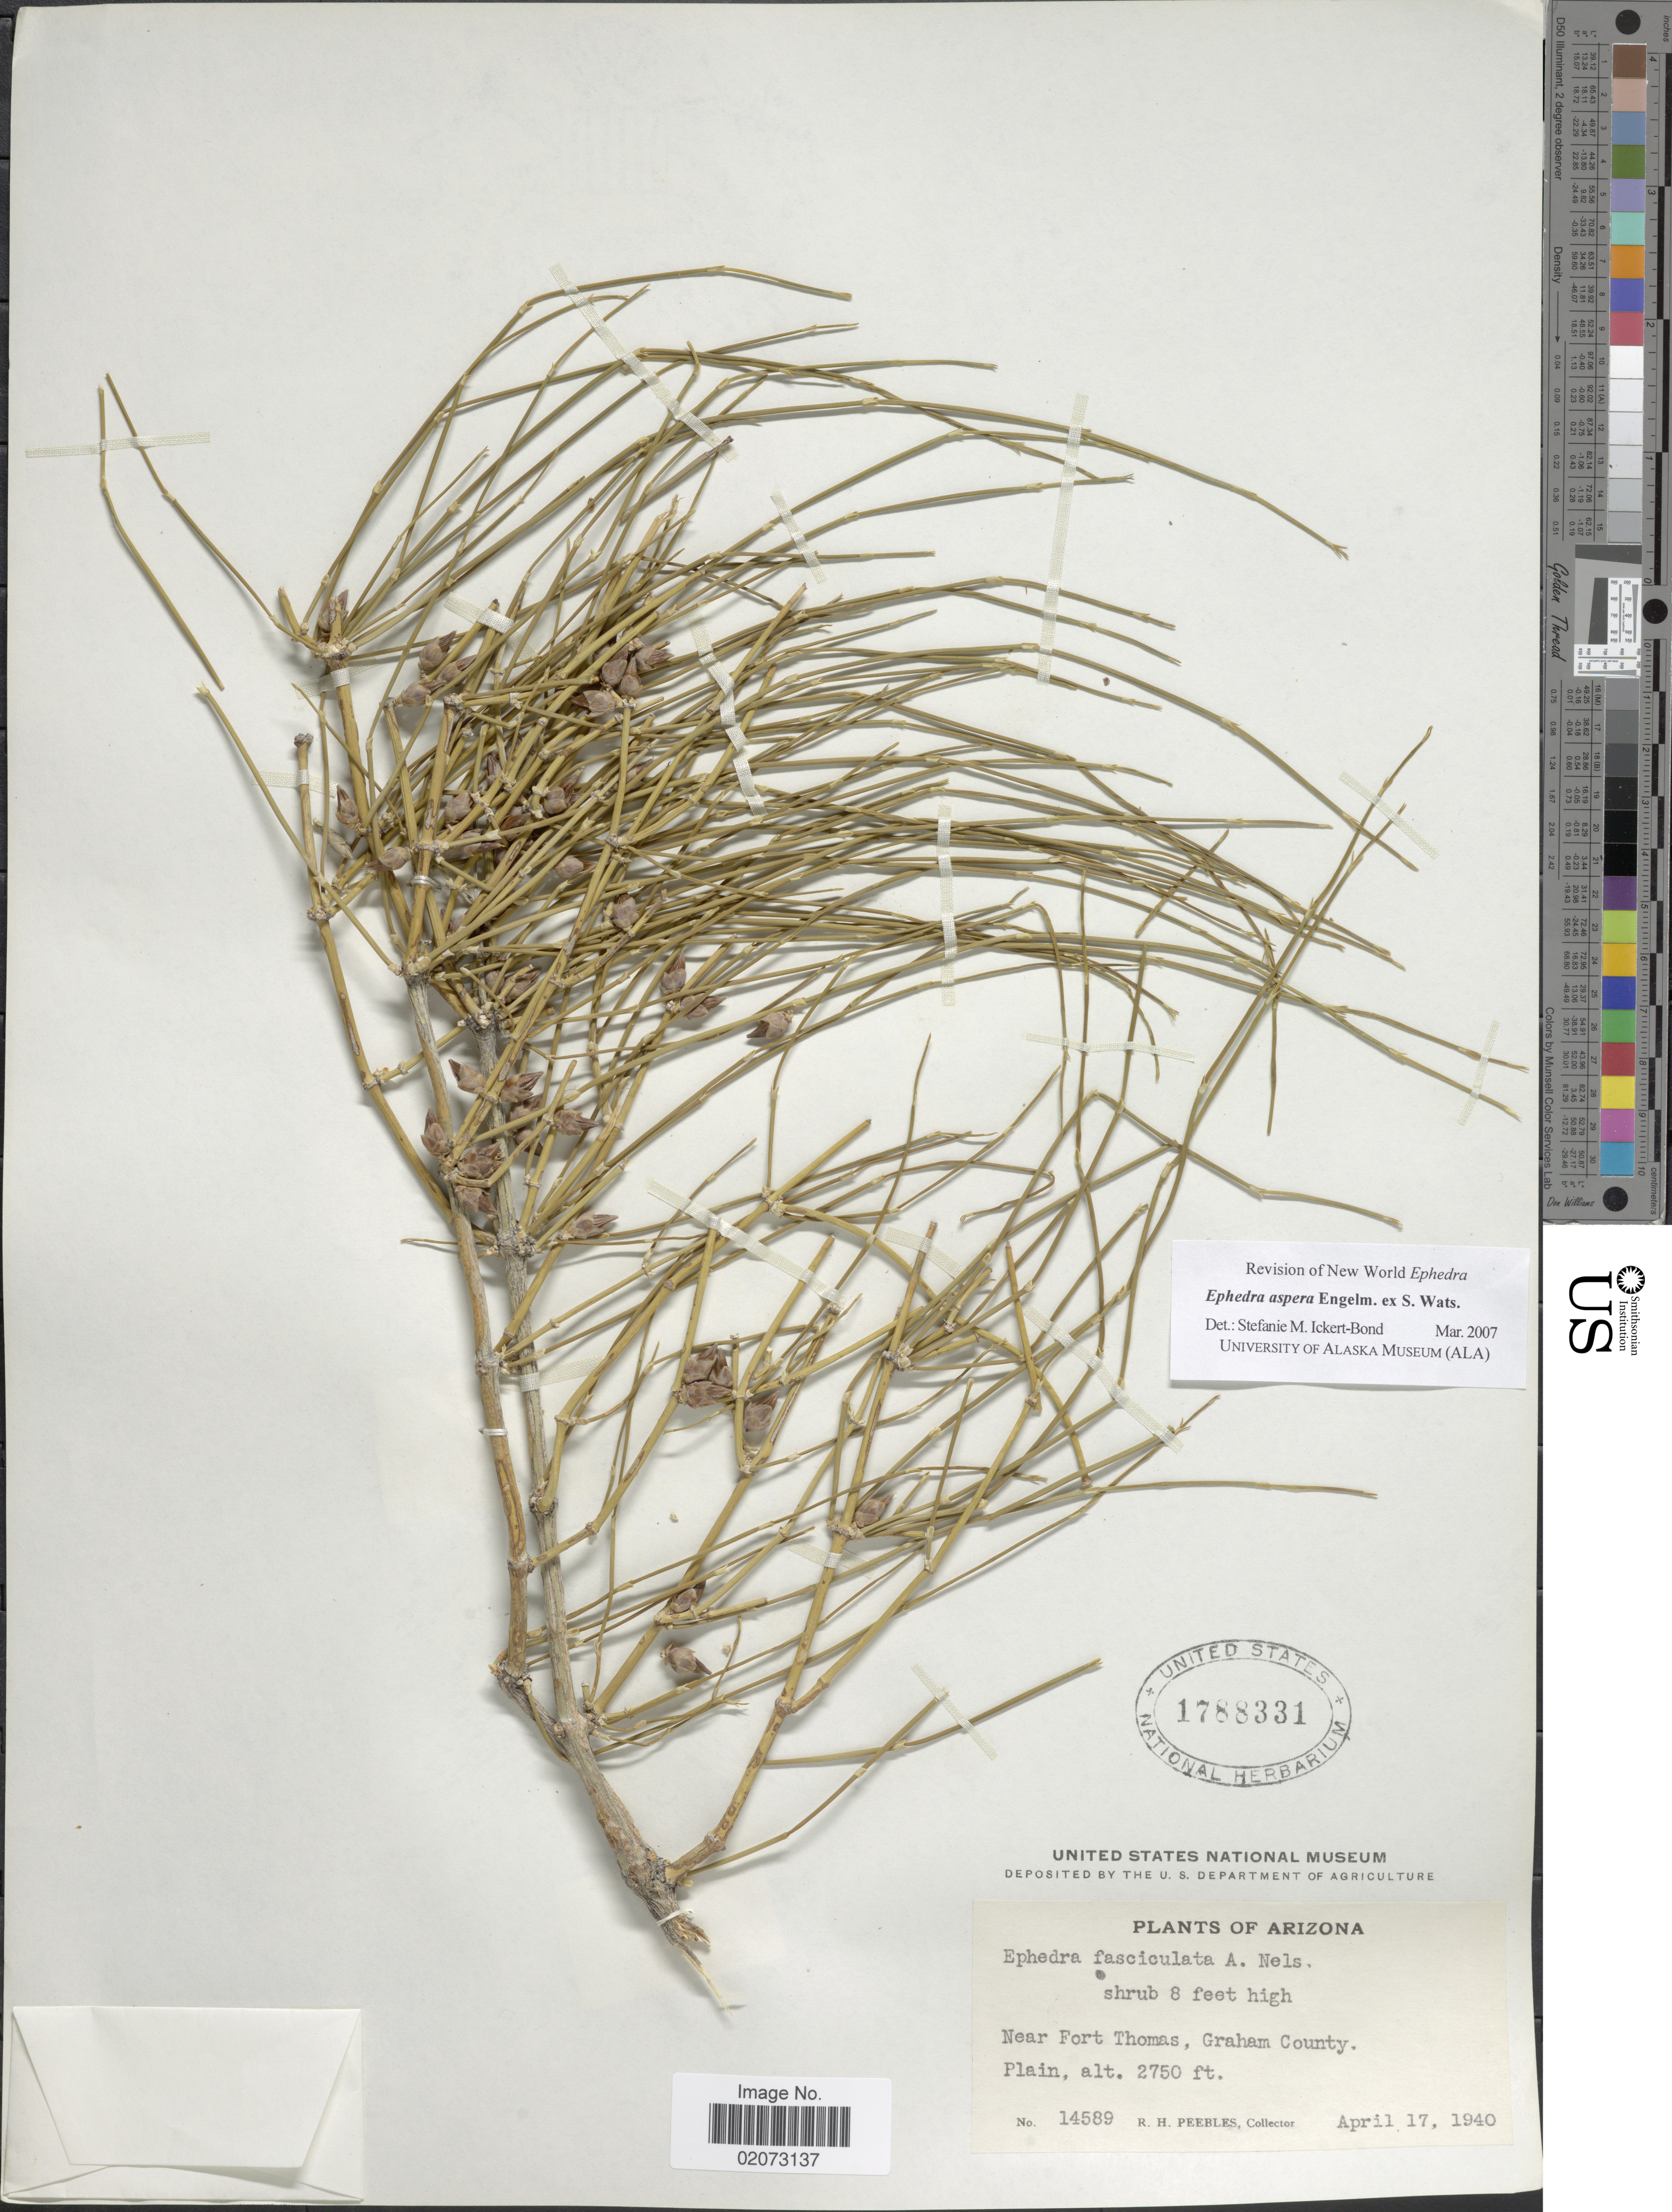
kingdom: Plantae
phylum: Tracheophyta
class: Gnetopsida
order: Ephedrales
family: Ephedraceae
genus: Ephedra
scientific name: Ephedra aspera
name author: Engelm. ex S. Watson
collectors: R. H. Peebles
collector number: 14589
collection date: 1940-04-17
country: United States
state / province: Arizona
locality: Near Fort Thomas, Graham County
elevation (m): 838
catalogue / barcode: US 1788331